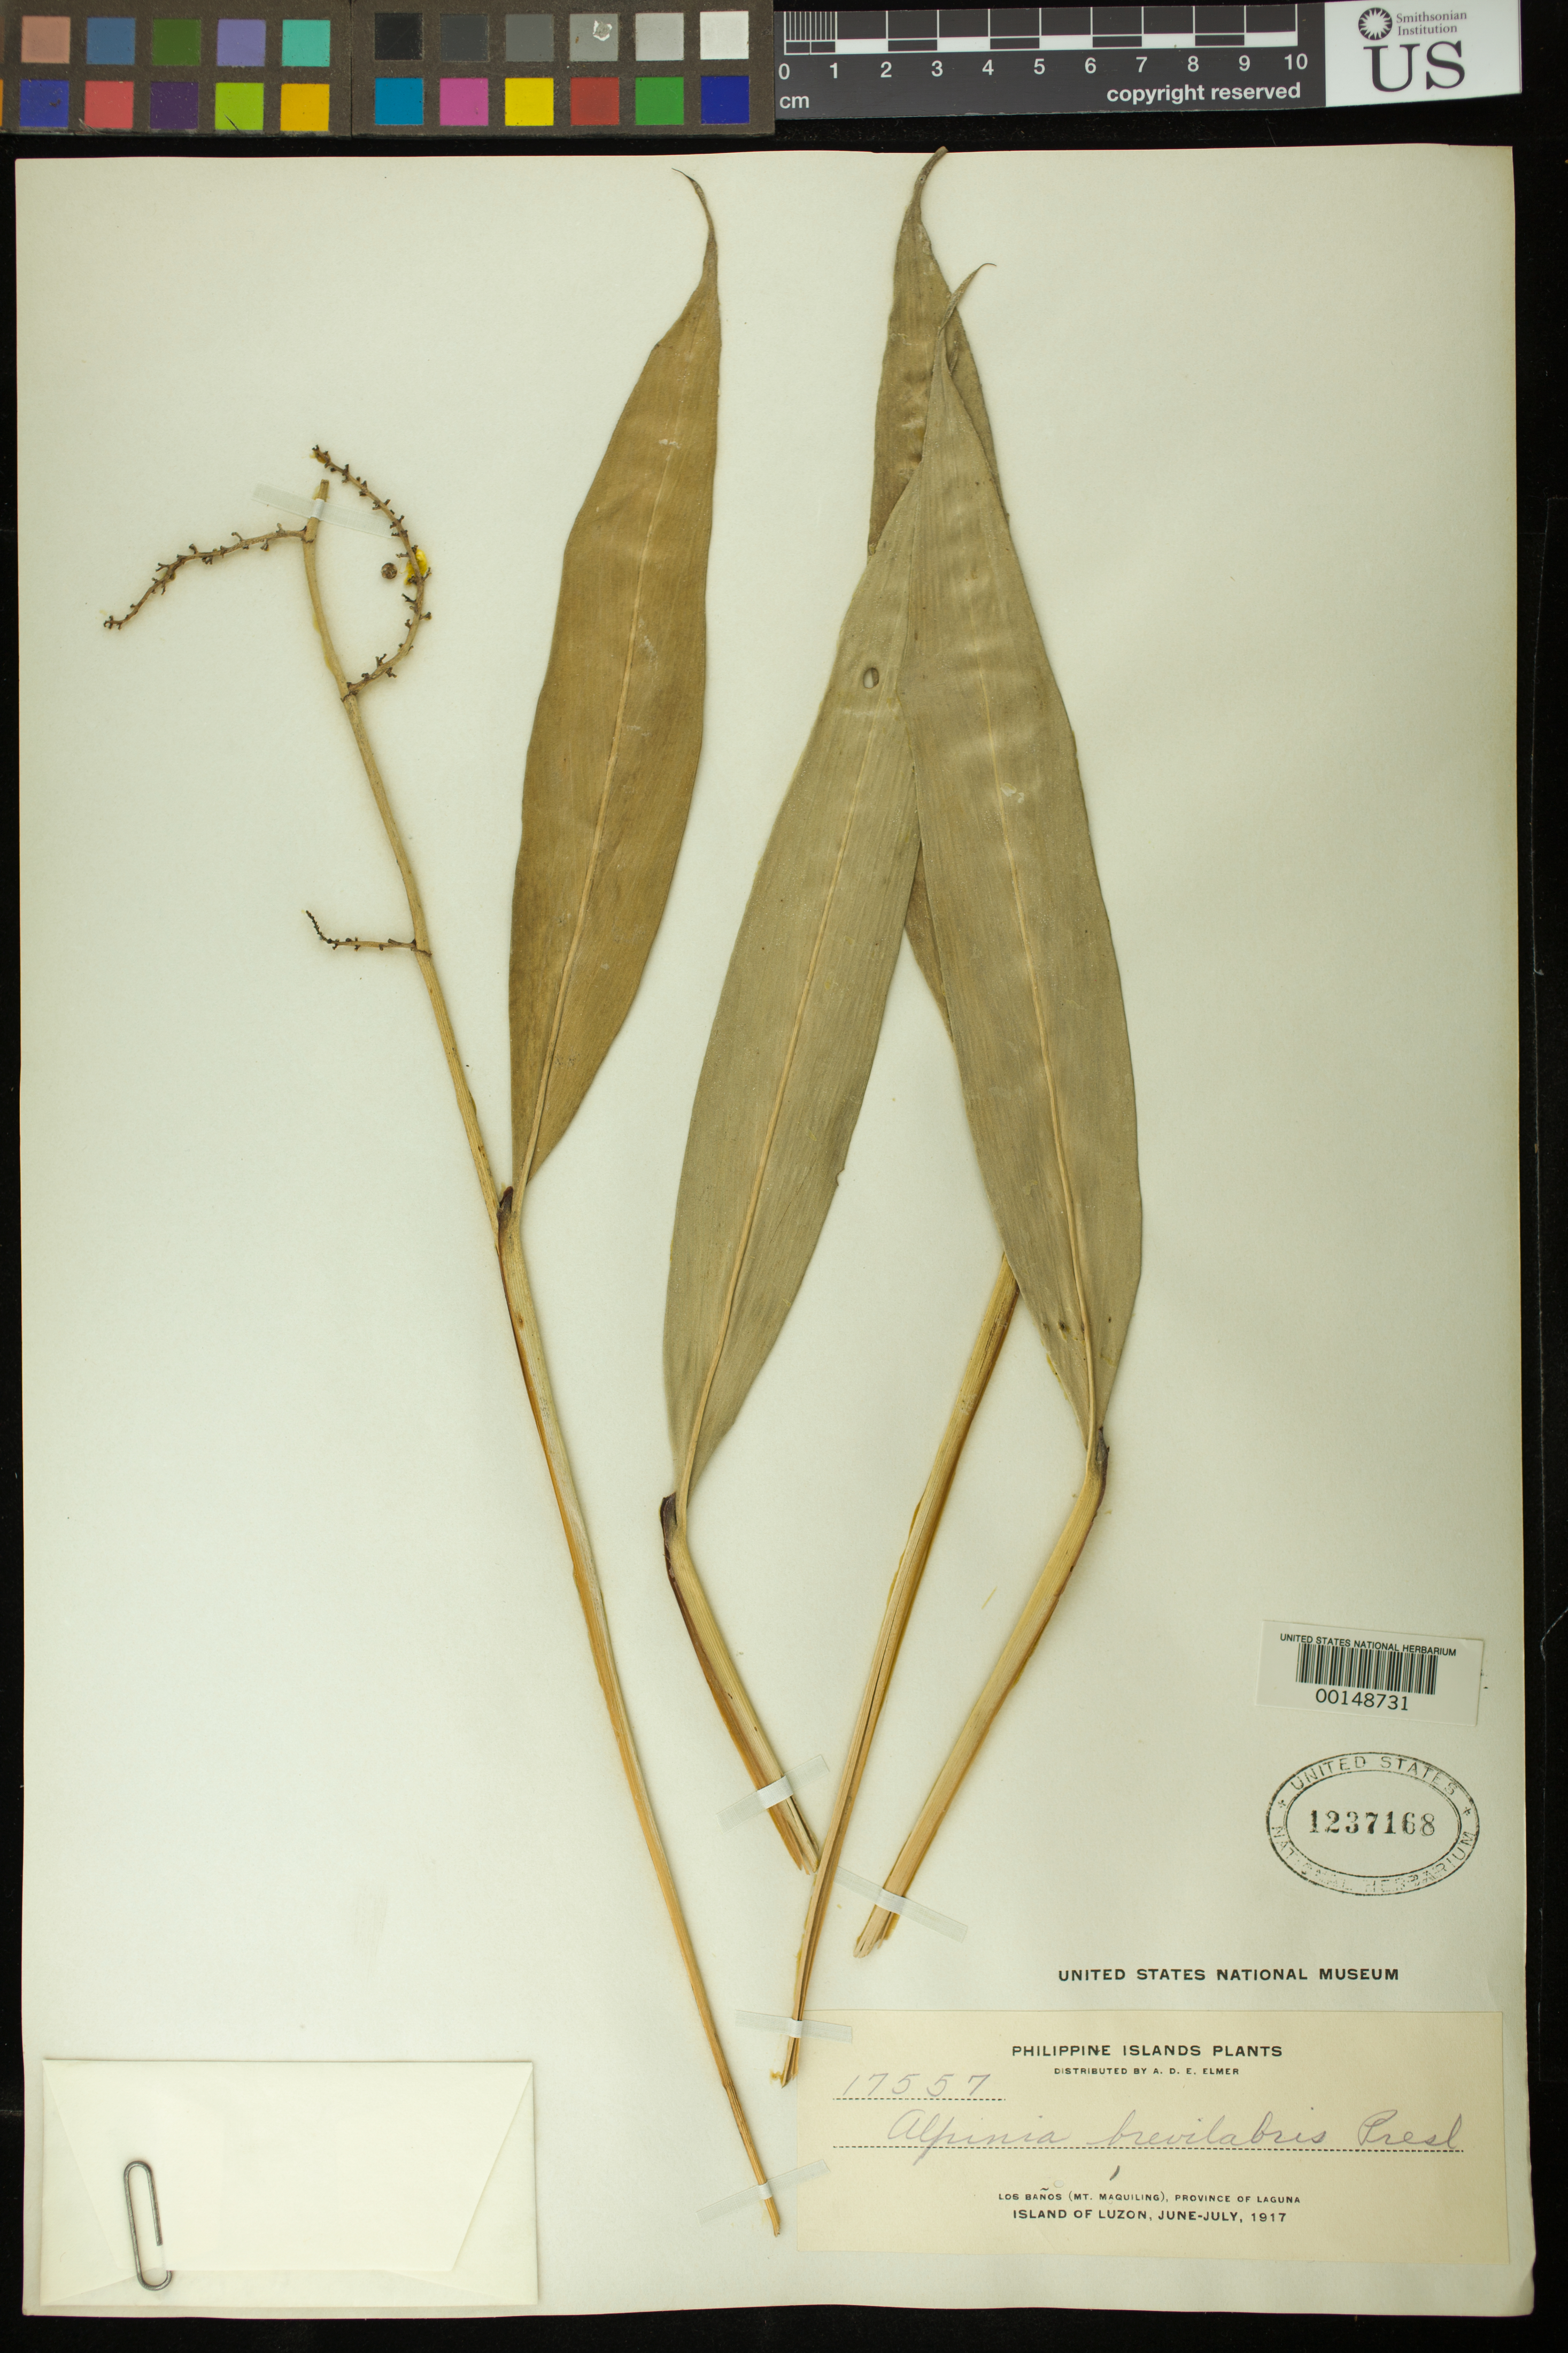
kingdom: Plantae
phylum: Tracheophyta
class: Liliopsida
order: Zingiberales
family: Zingiberaceae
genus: Alpinia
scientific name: Alpinia brevilabris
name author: C. Presl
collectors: A. D. E. Elmer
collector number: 17557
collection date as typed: Jun 1917 to -- Jul 1917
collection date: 1917-06/1917-07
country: Philippines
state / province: Calabarzon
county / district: Laguna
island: Luzon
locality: Los Banos (Mt. Maquiling)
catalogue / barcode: US 1237168